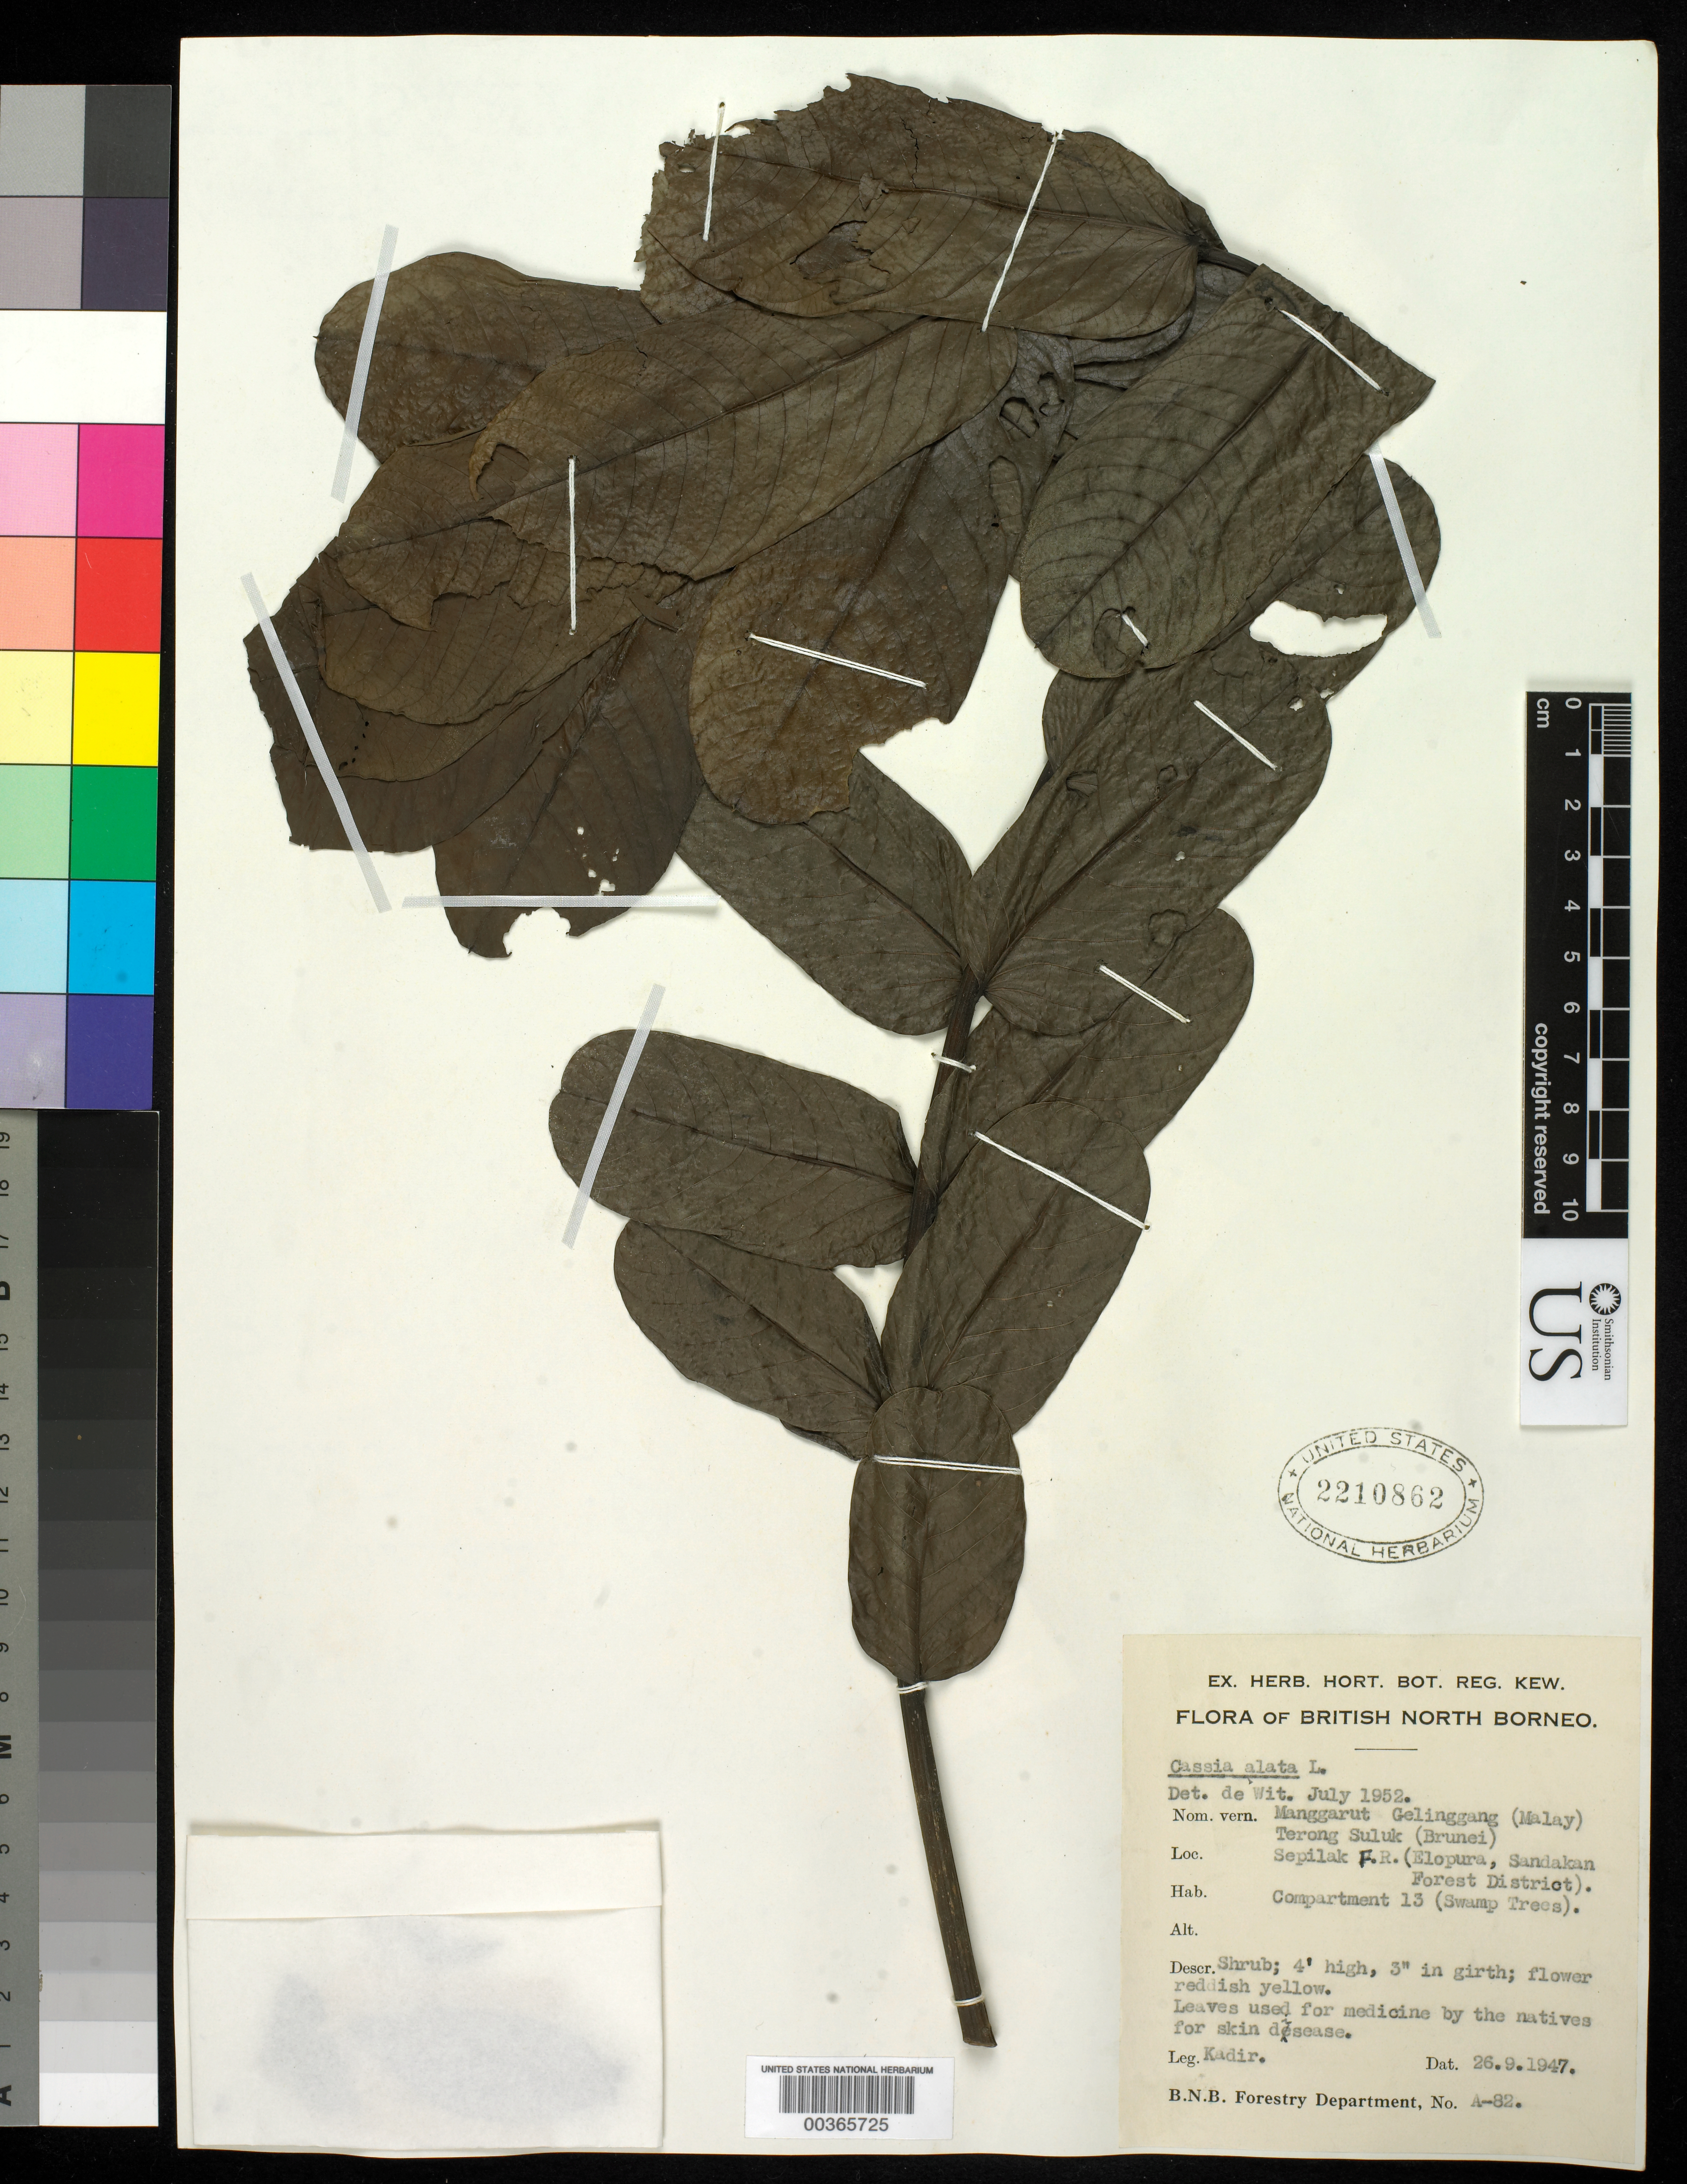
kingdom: Plantae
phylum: Tracheophyta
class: Magnoliopsida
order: Fabales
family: Fabaceae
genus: Senna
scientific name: Senna alata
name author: (L.) Roxb.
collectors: -. Kadir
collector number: B.n.b. Forestry Dept. No. A-82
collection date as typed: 26 Sep 1947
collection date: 1947-09-26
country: Malaysia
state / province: Sabah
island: Borneo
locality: Sepilak f.r. (elopura, sandakan forest dist.)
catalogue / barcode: US 2210862